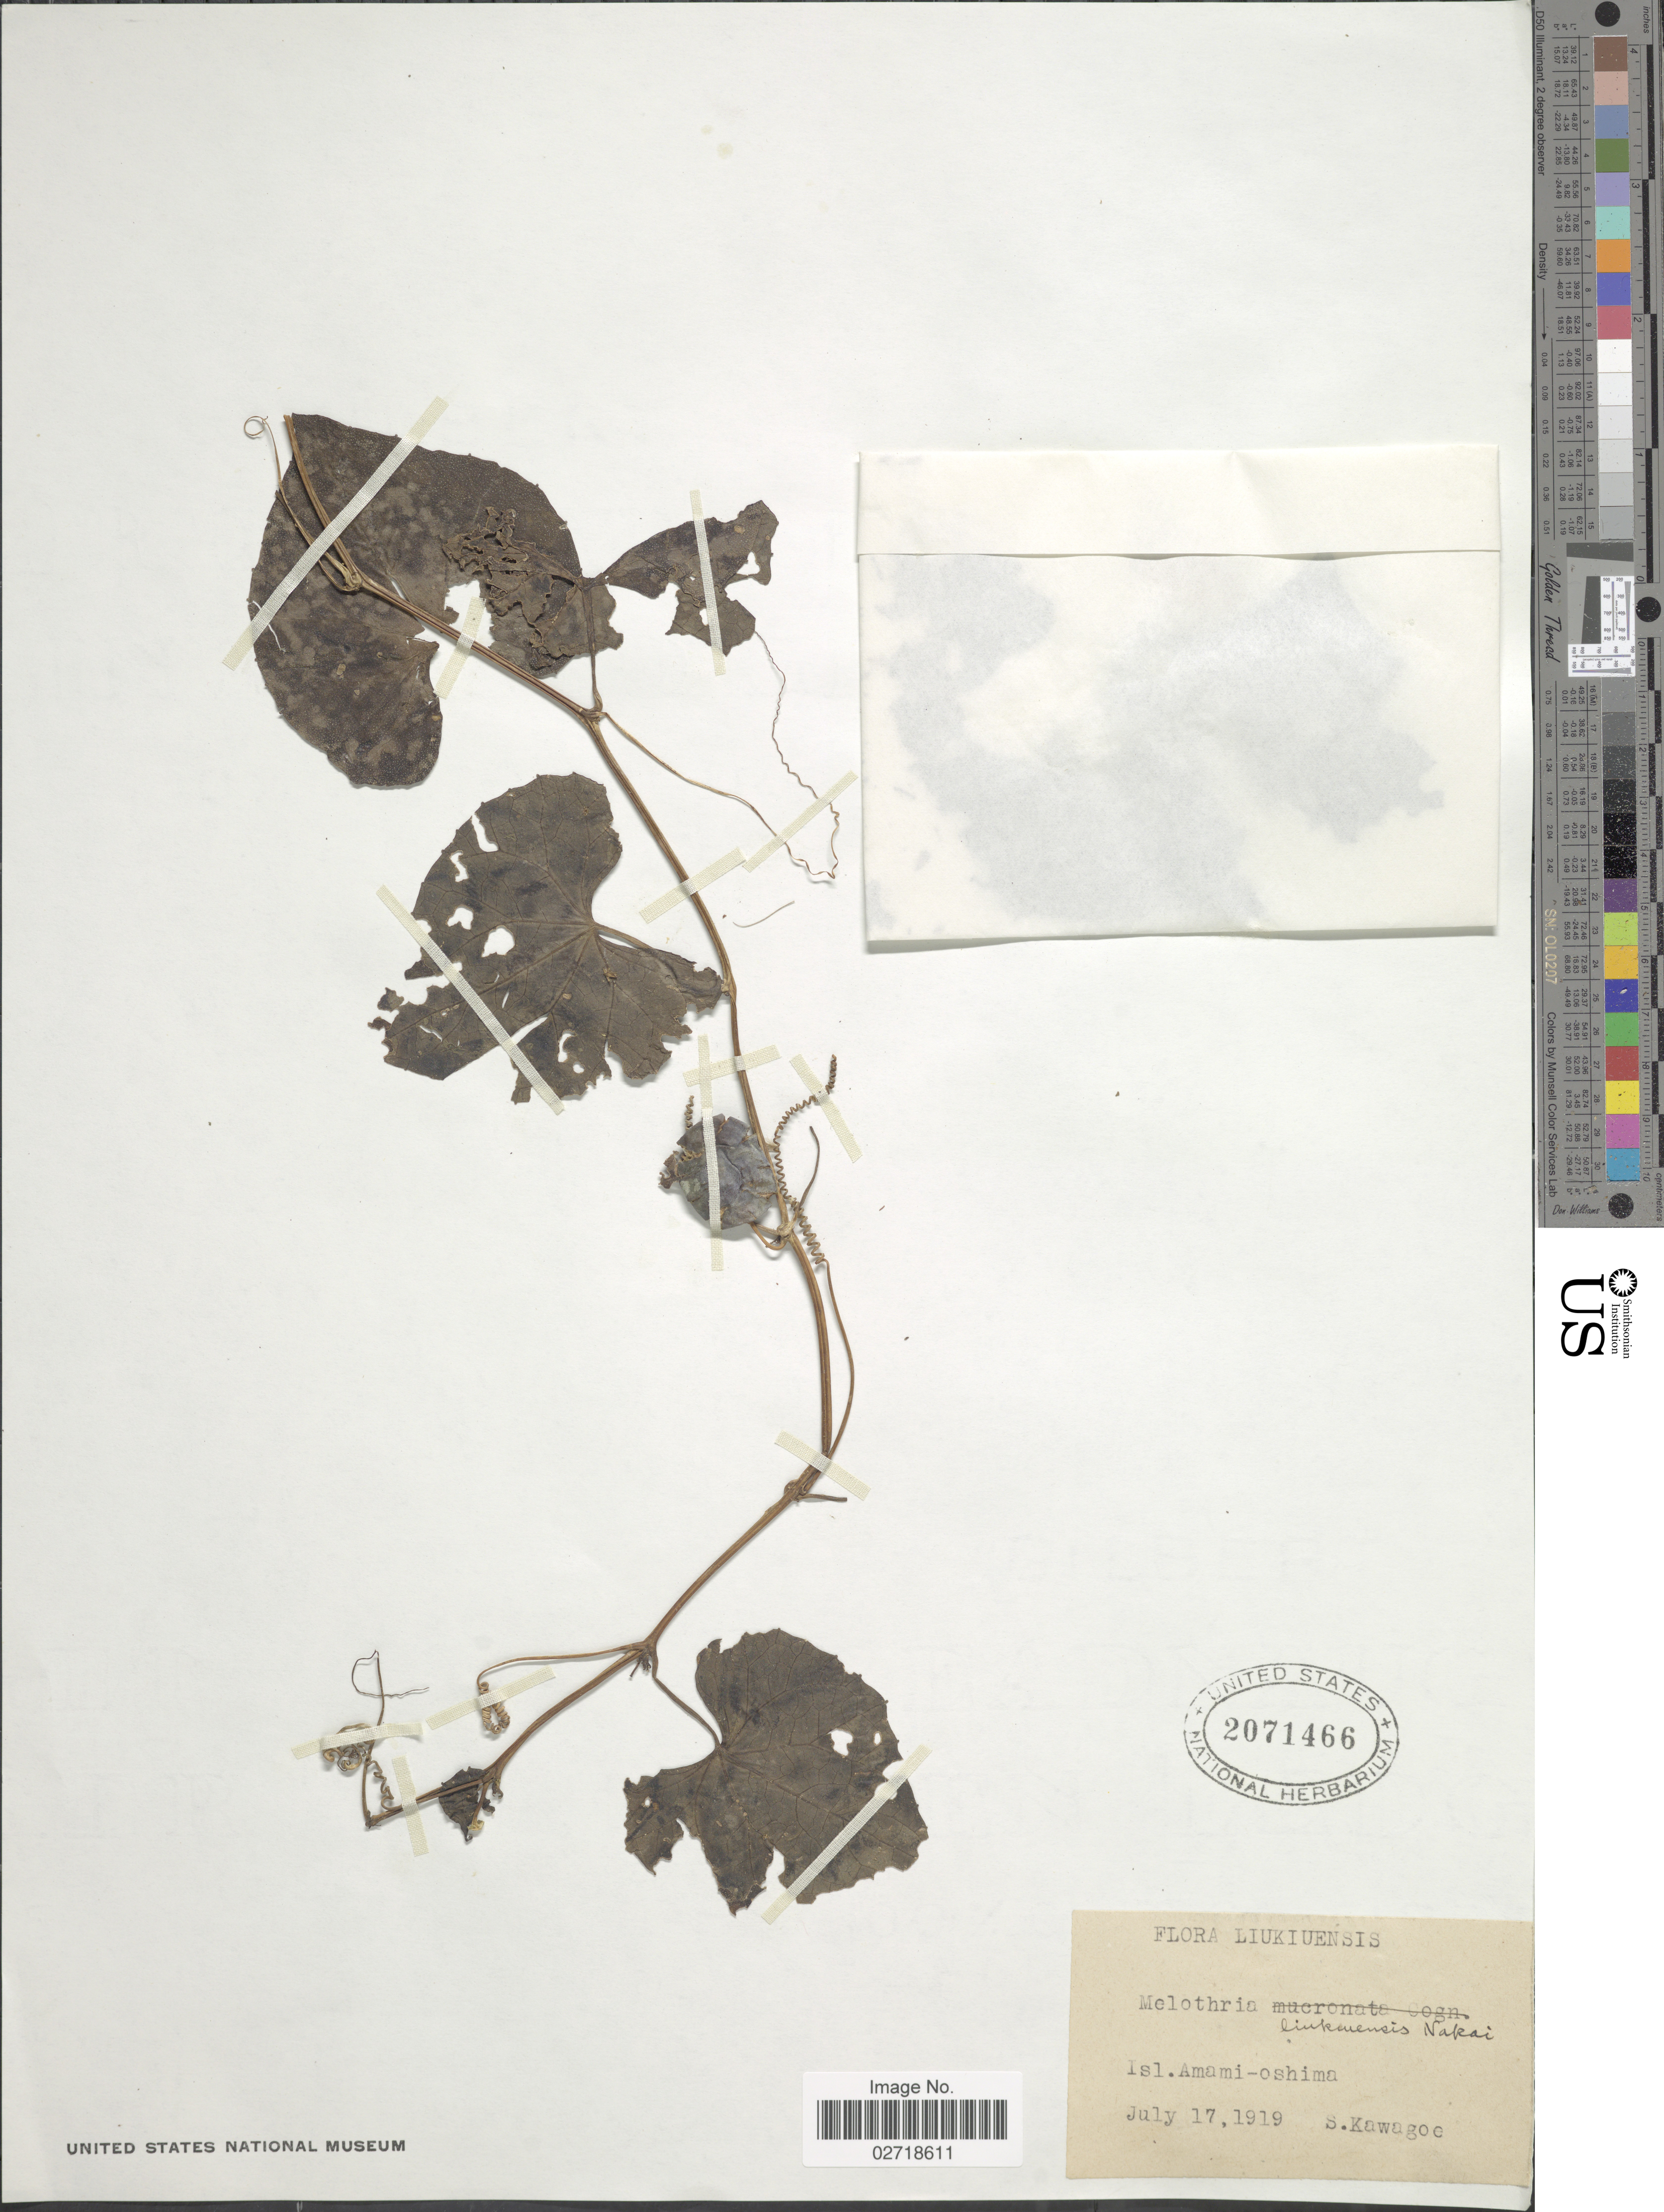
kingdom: Plantae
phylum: Tracheophyta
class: Magnoliopsida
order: Cucurbitales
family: Cucurbitaceae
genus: Zehneria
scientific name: Zehneria guamensis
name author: Merr.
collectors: S. Kawagoe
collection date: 1919-07-17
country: Japan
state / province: Okinawa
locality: Isl. Amami-oshima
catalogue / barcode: US 2071466